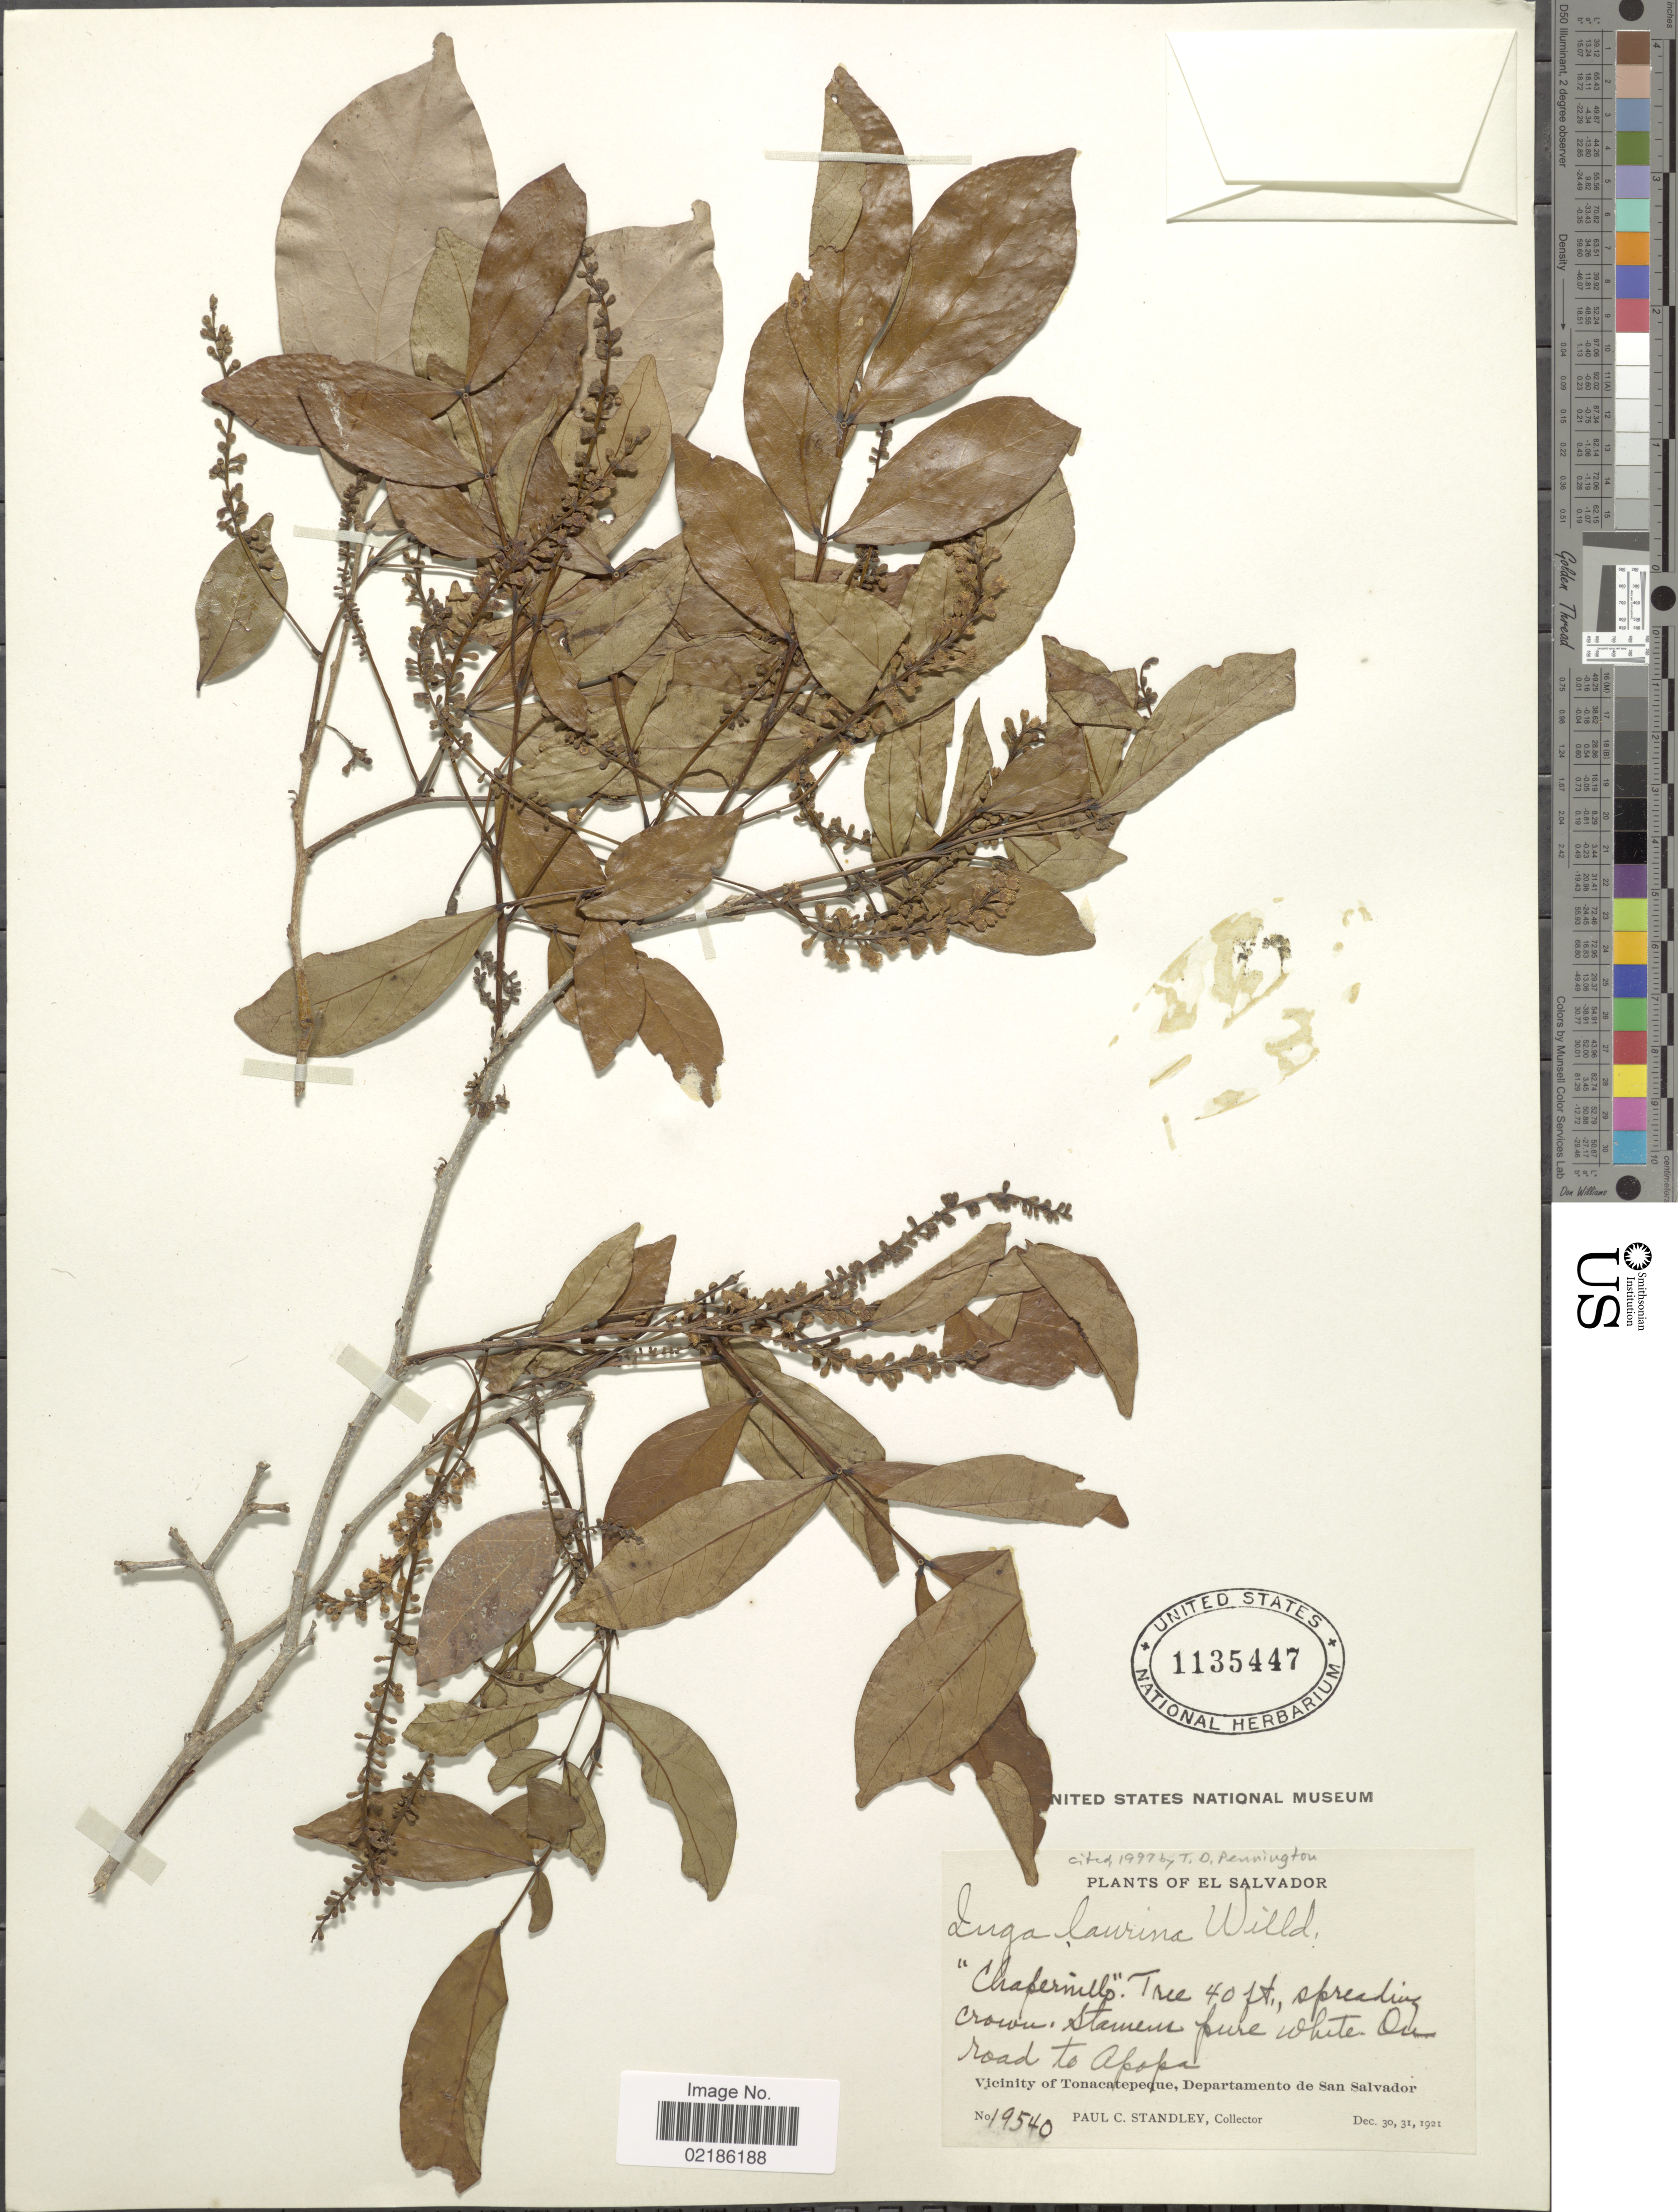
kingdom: Plantae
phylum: Tracheophyta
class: Magnoliopsida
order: Fabales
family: Fabaceae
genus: Inga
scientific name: Inga laurina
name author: (Sw.) Willd.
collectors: P. C. Standley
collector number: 19540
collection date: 1921-12-30/1921-12-31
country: El Salvador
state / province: San Salvador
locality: Vicinity of Tonacatepeque. road to Apopa.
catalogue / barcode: US 1135447